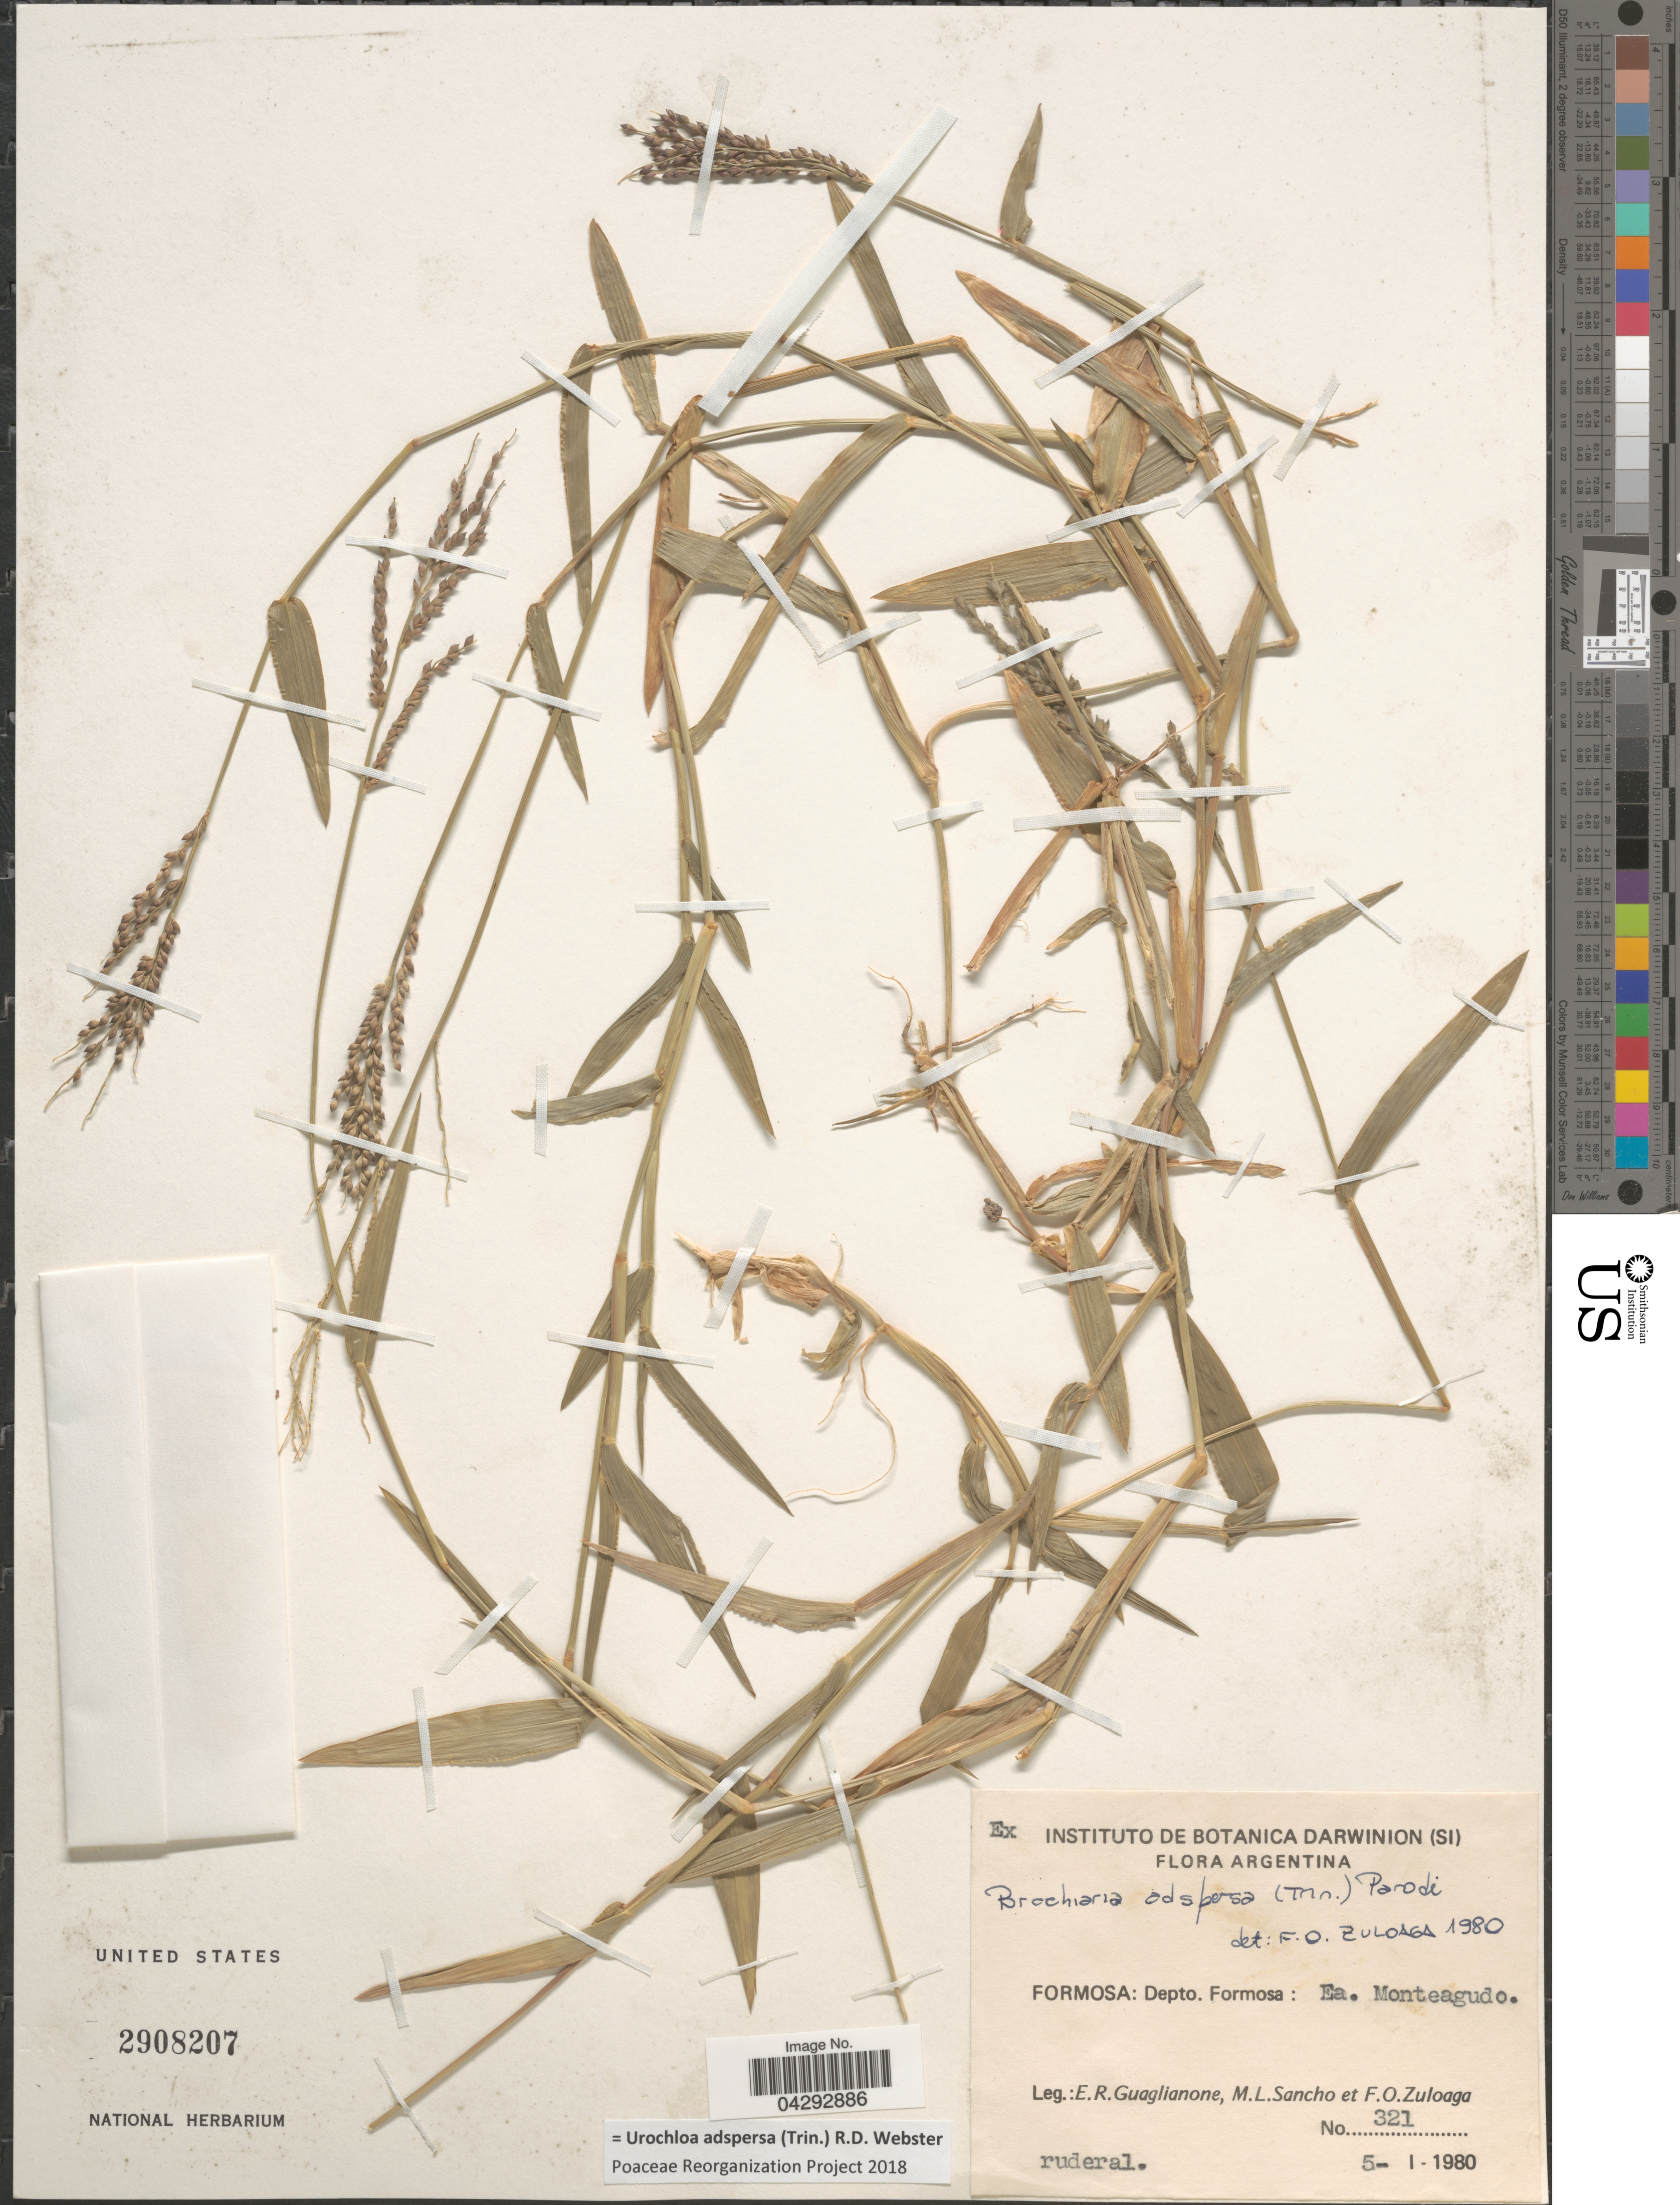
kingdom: Plantae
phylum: Tracheophyta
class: Liliopsida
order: Poales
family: Poaceae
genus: Urochloa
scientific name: Urochloa adspersa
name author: (Trin.) R.D. Webster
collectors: E. R. Guaglianone, M. L. Sancho & F. O. Zuloaga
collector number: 321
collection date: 1980-01-05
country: Argentina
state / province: Formosa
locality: Depto. Formosa: Ea. Monteagudo.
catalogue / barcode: US 2908207